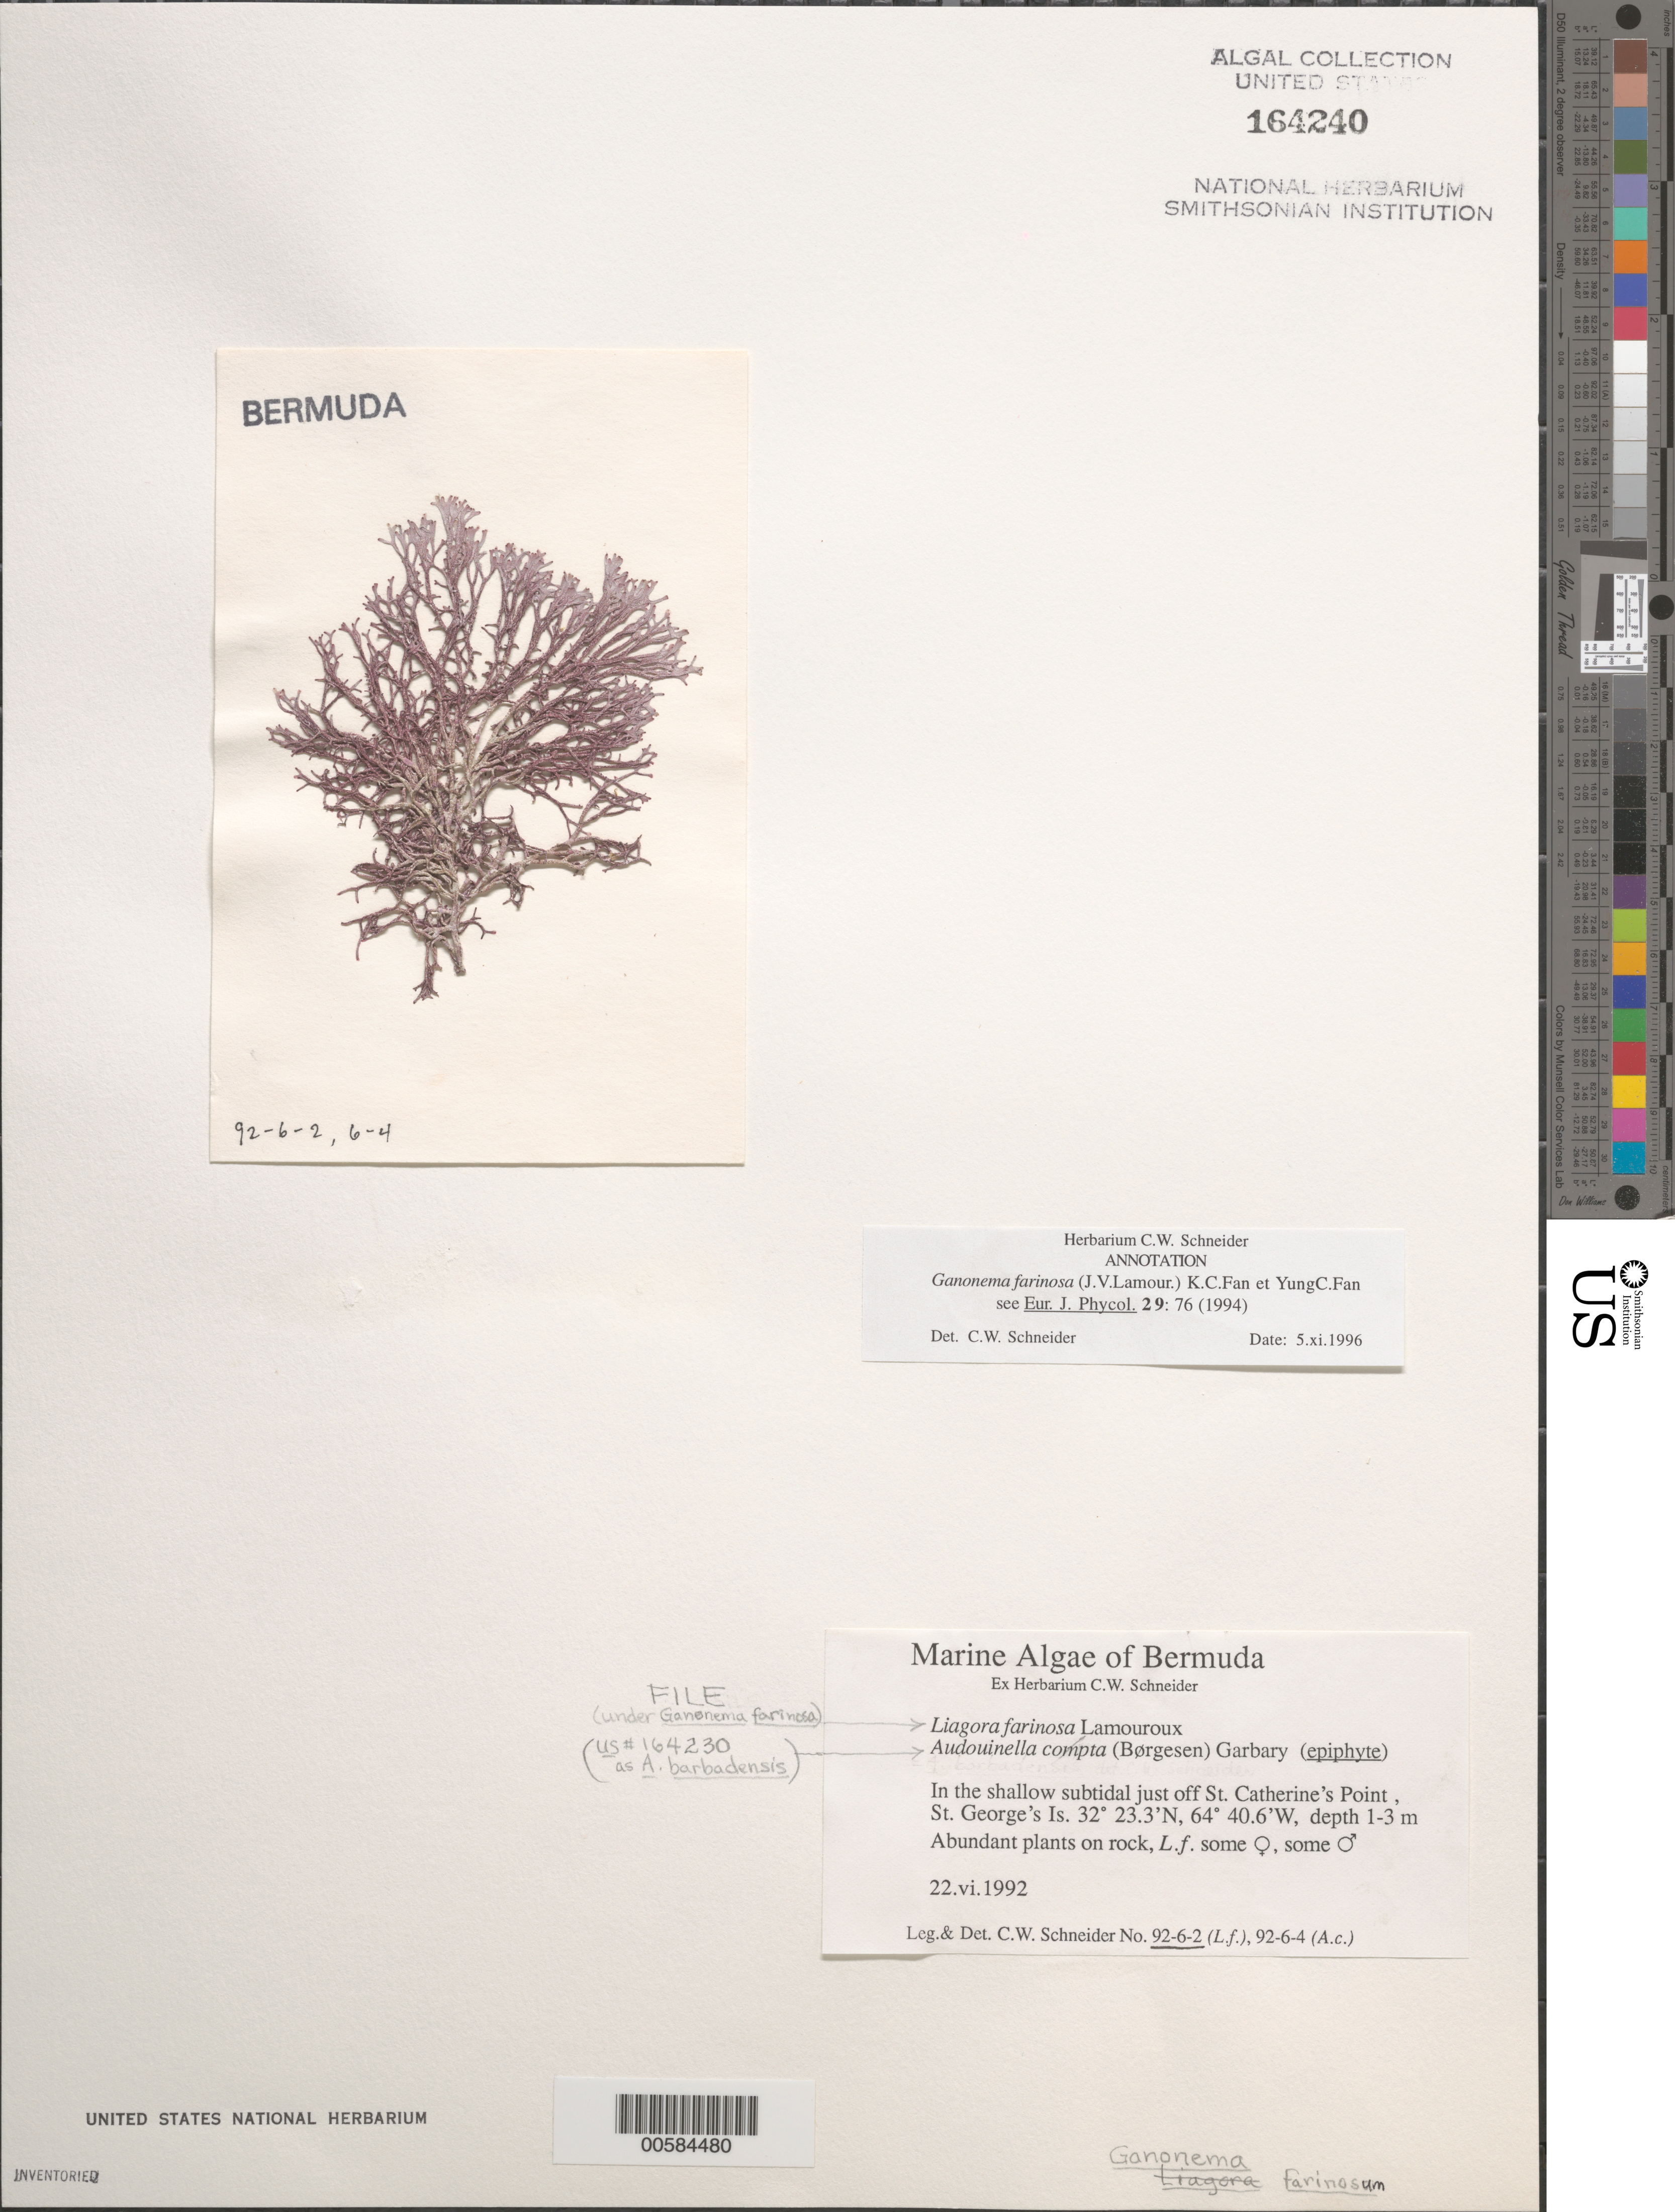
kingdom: Plantae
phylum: Rhodophyta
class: Florideophyceae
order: Nemaliales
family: Liagoraceae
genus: Ganonema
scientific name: Ganonema farinosum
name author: (J.V.Lamouroux) K.C. Fan & Yung C. Wang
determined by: Schneider, C. W.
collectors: C. W. Schneider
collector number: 92-6-2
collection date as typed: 22 Jun 1992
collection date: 1992-06-22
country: Bermuda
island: St. George's Island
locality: Off St. Catherine's Point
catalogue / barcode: US 164240